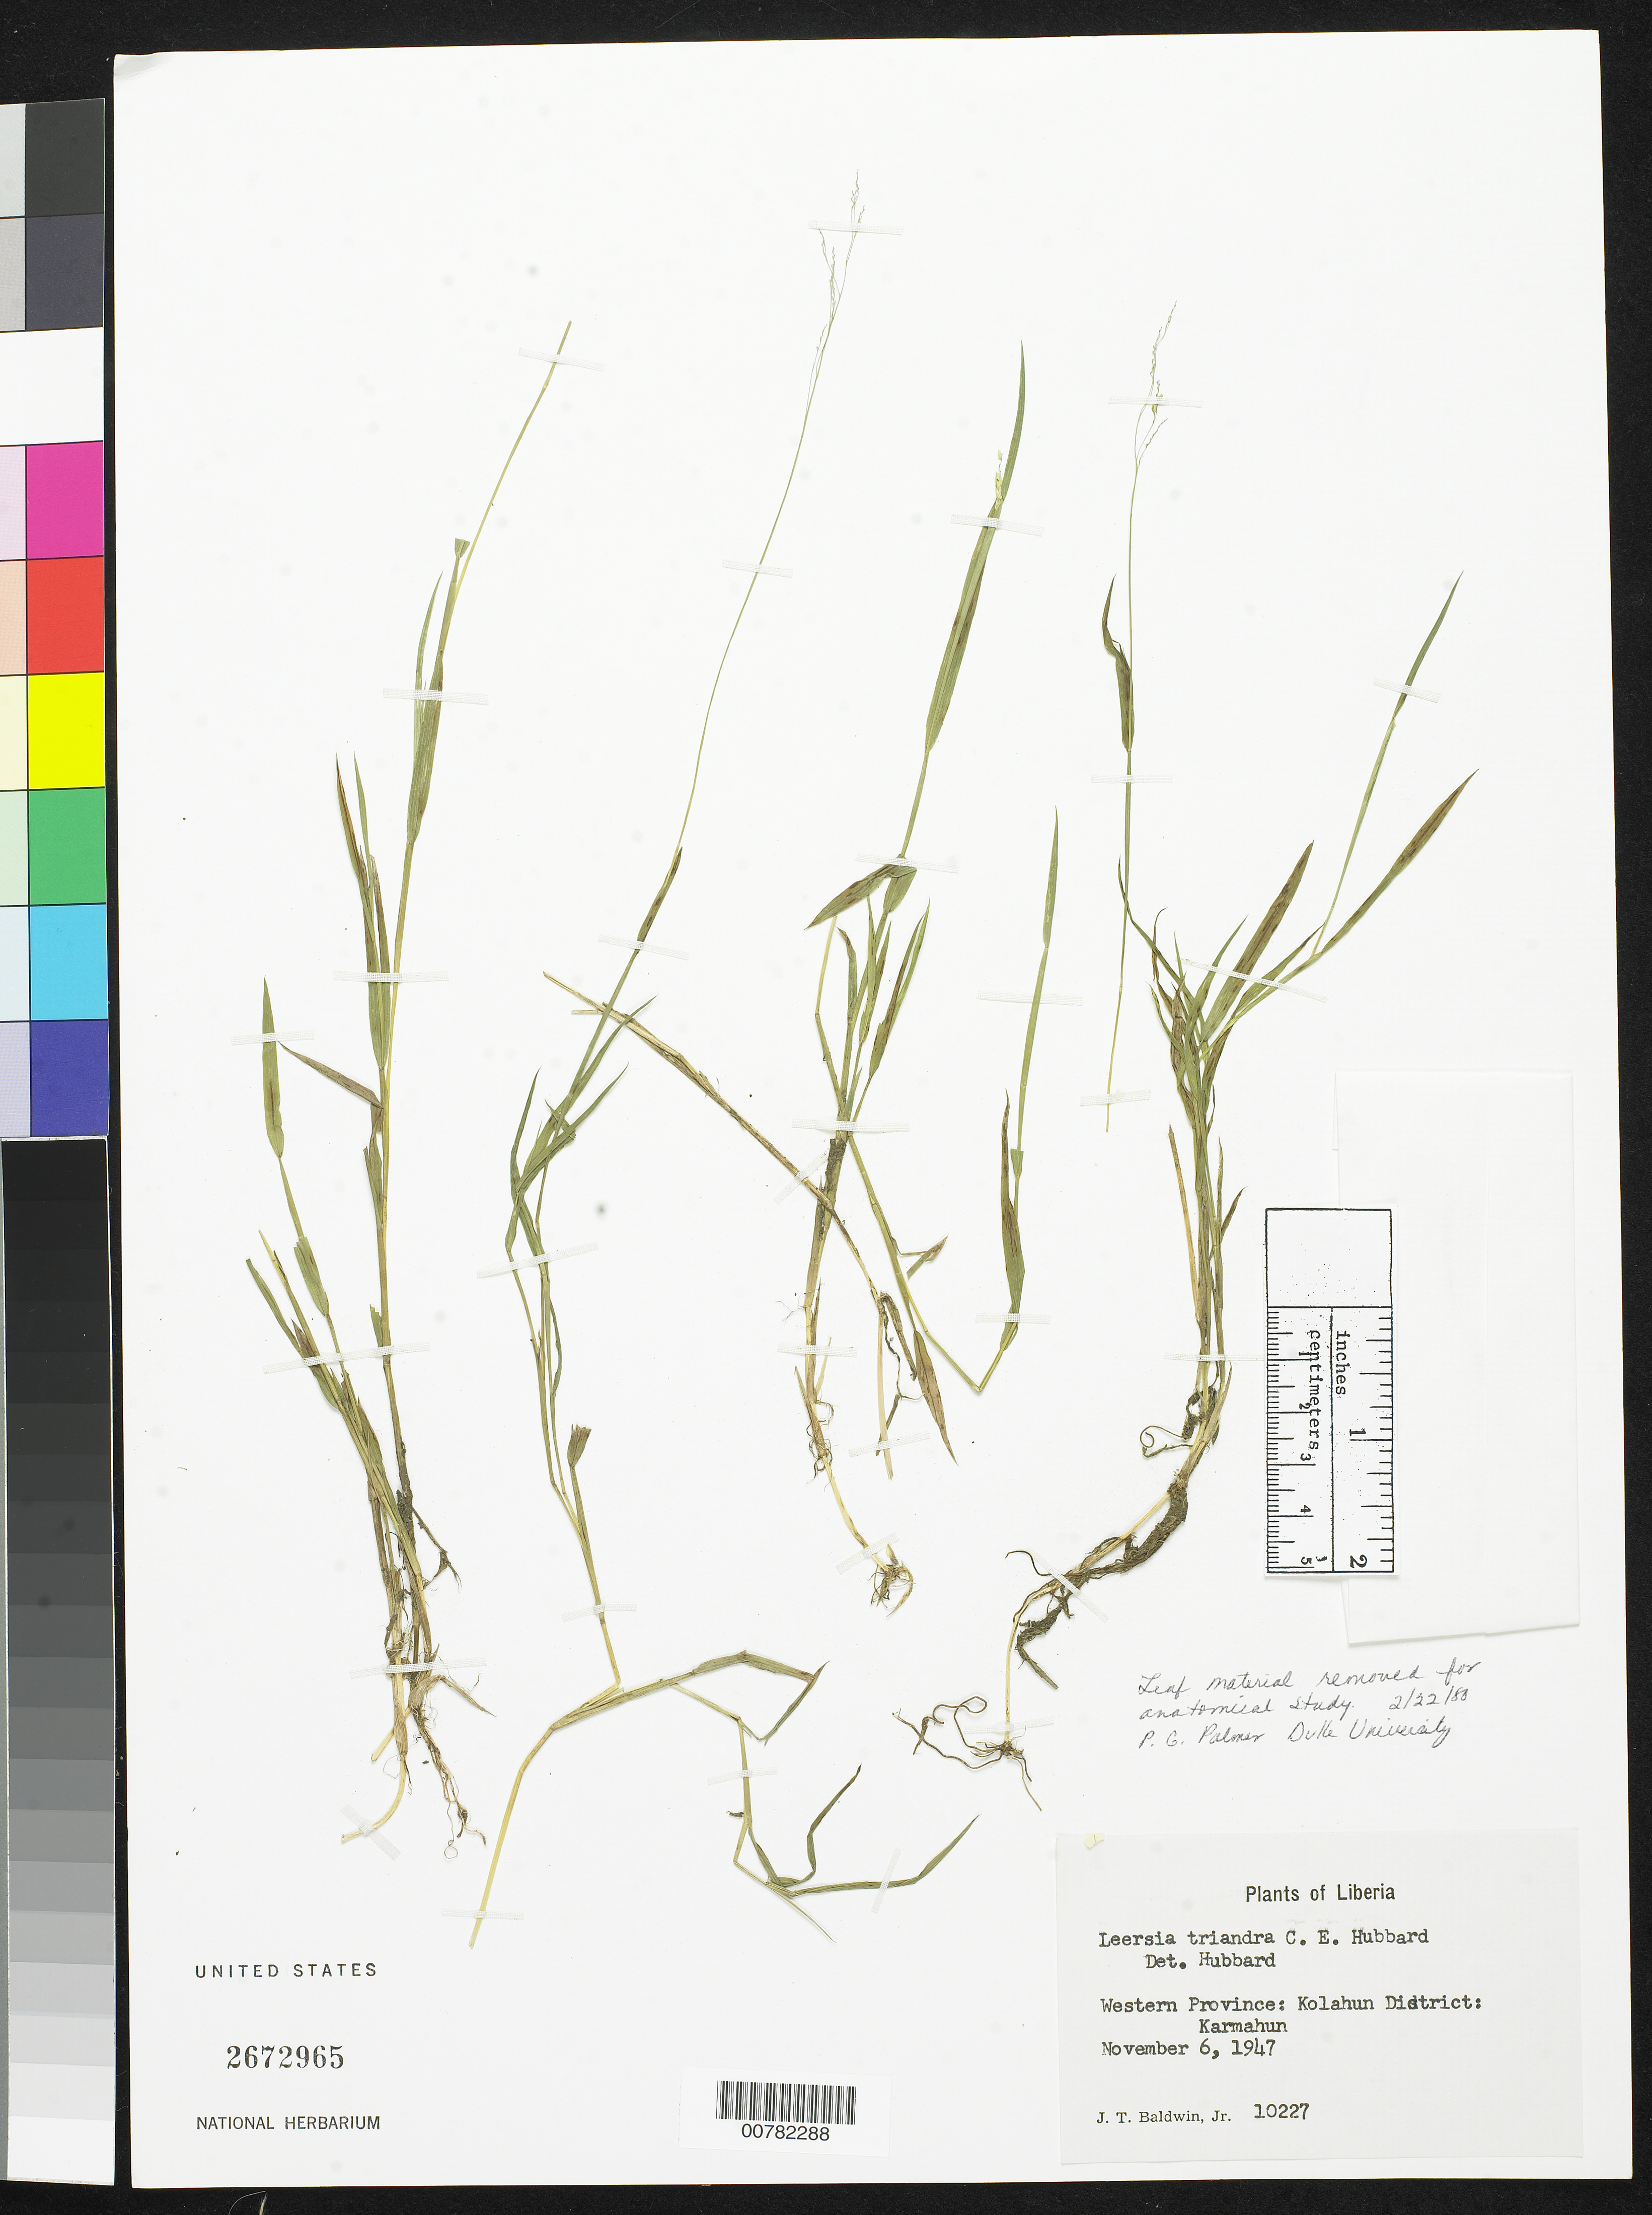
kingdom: Plantae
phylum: Tracheophyta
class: Liliopsida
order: Poales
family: Poaceae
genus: Leersia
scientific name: Leersia triandra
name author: C.E. Hubb.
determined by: Hubbard, C. E.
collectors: J. T. Baldwin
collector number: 10227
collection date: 1947-11-06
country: Liberia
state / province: Lofa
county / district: Kolahun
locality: Karmahun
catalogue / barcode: US 2672965